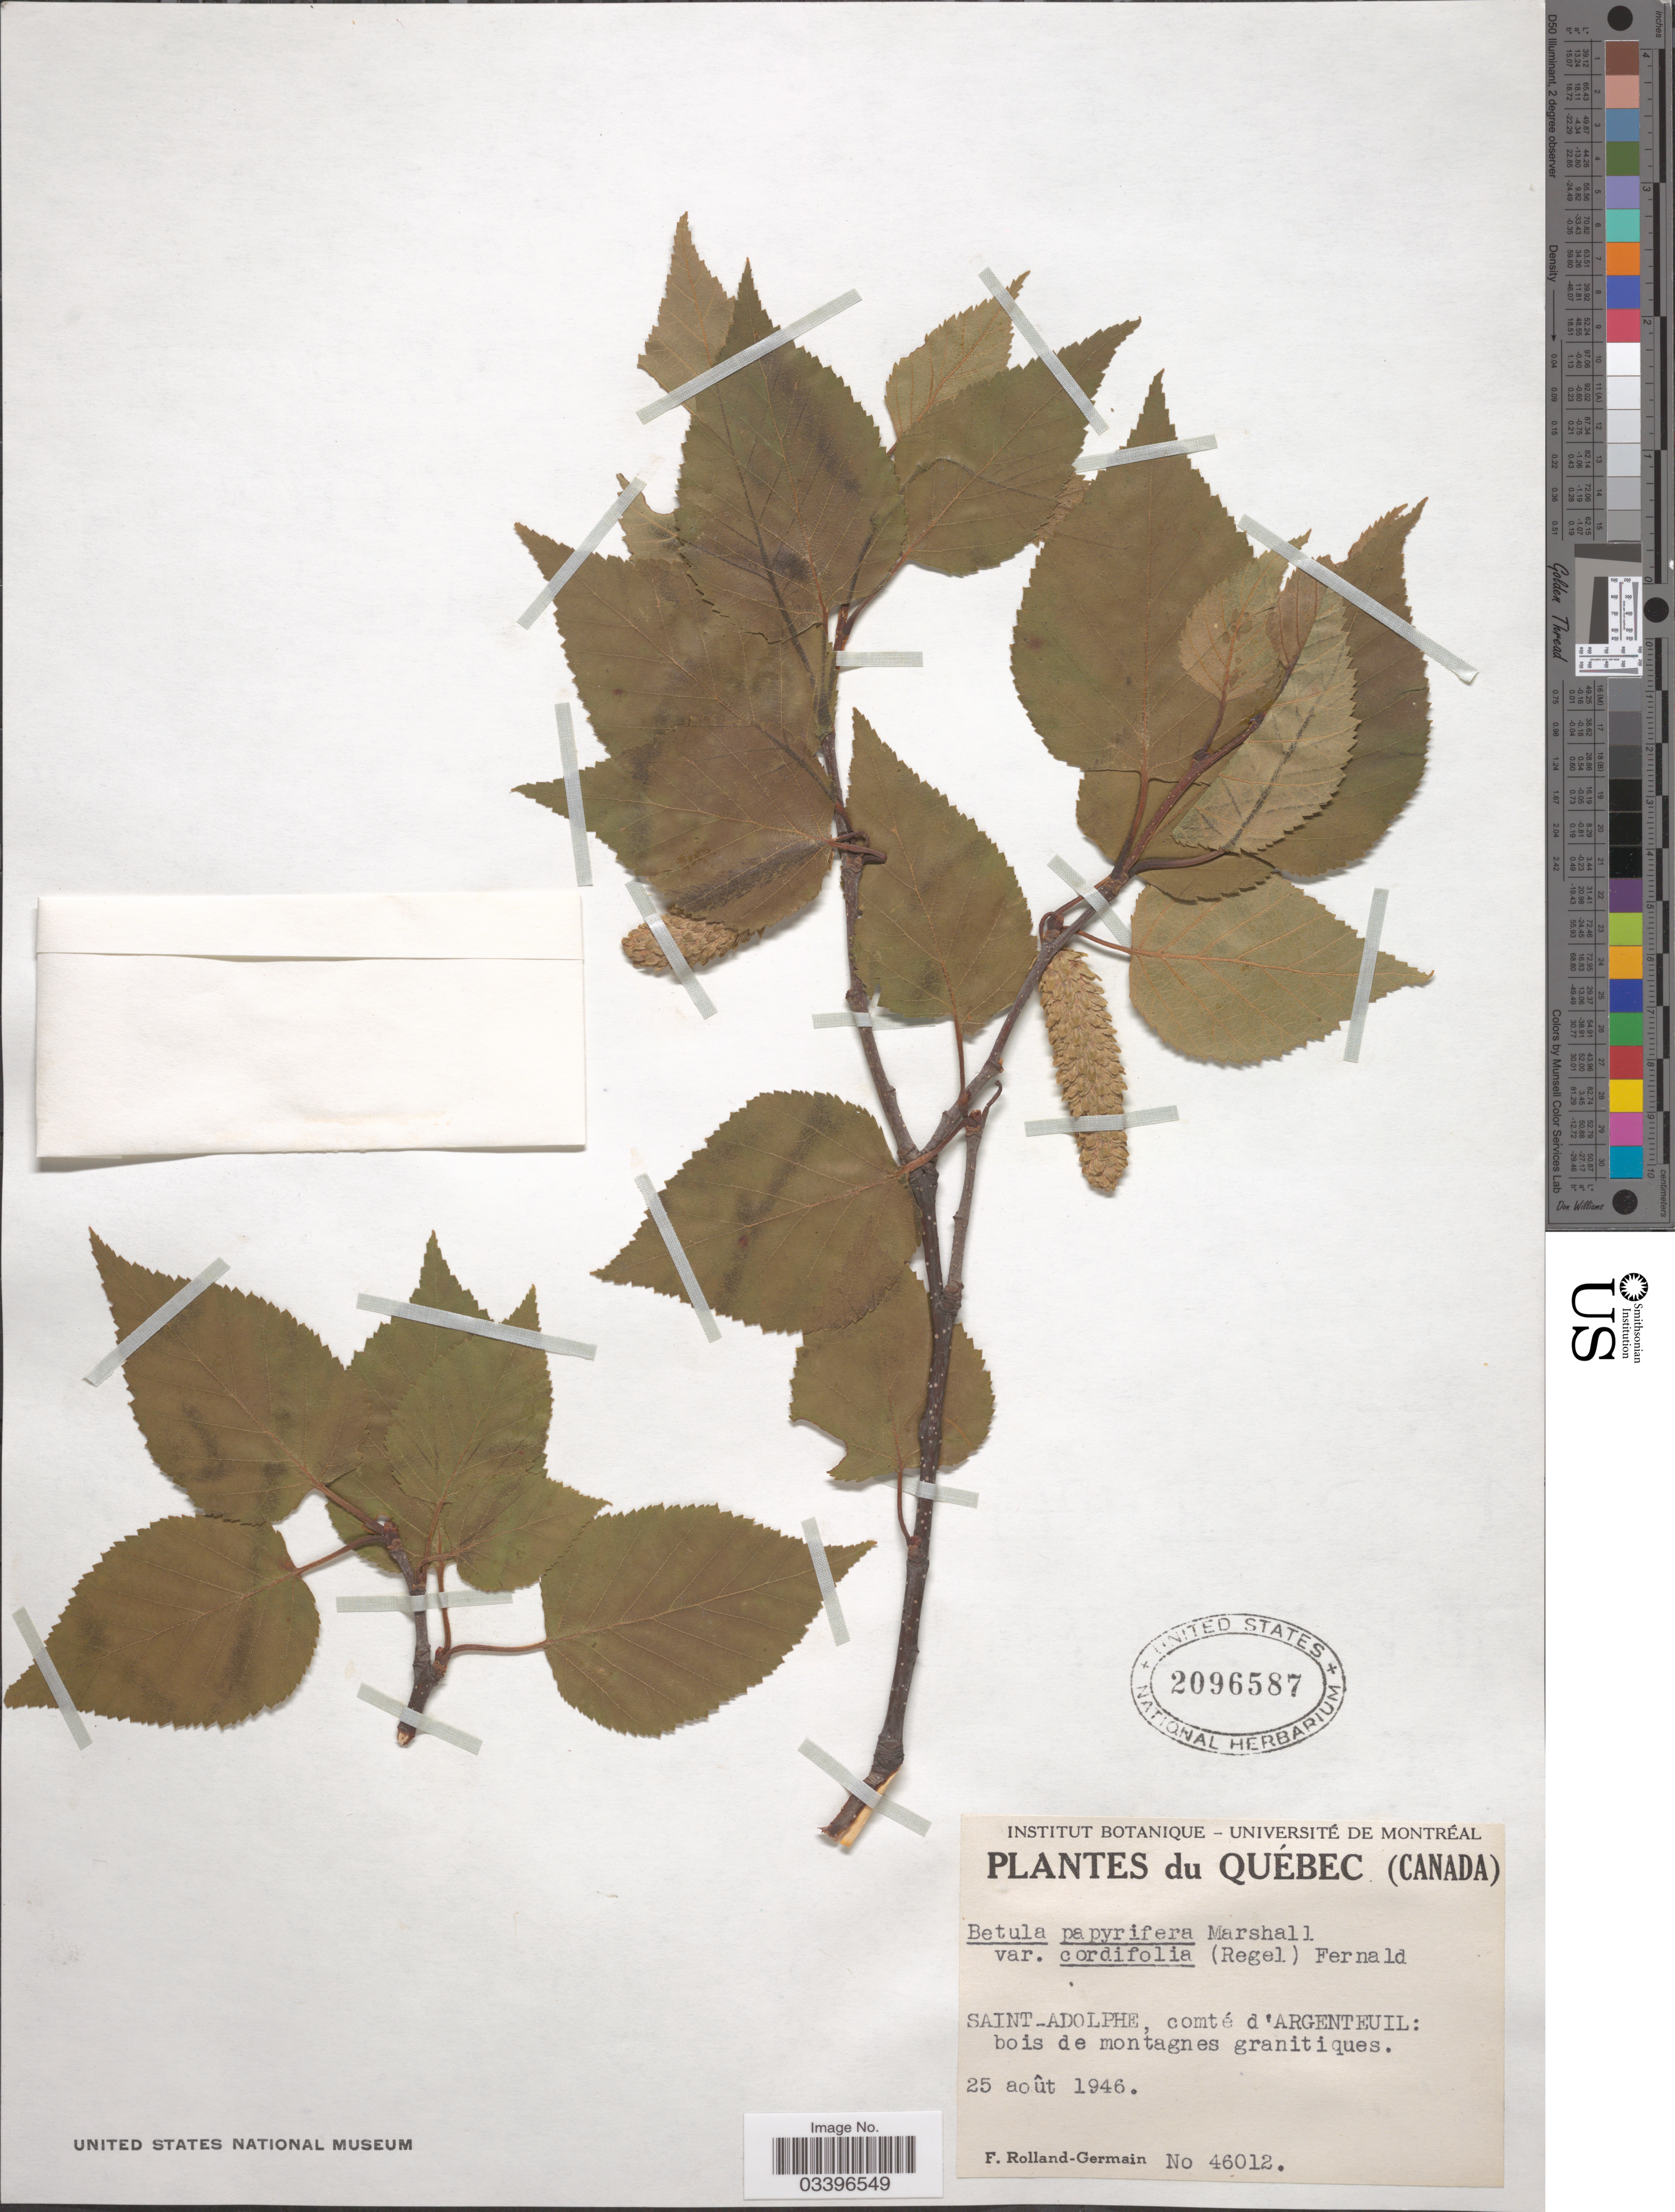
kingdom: Plantae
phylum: Tracheophyta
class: Magnoliopsida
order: Fagales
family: Betulaceae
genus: Betula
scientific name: Betula papyrifera var. cordifolia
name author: (Regel) Regel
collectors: Rolland-Germain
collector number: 46012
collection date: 1946-08-25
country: Canada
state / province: Quebec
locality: Saint-Adolphe, comté d'Argenteuil: bois de montagnes granitiques.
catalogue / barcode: US 2096587